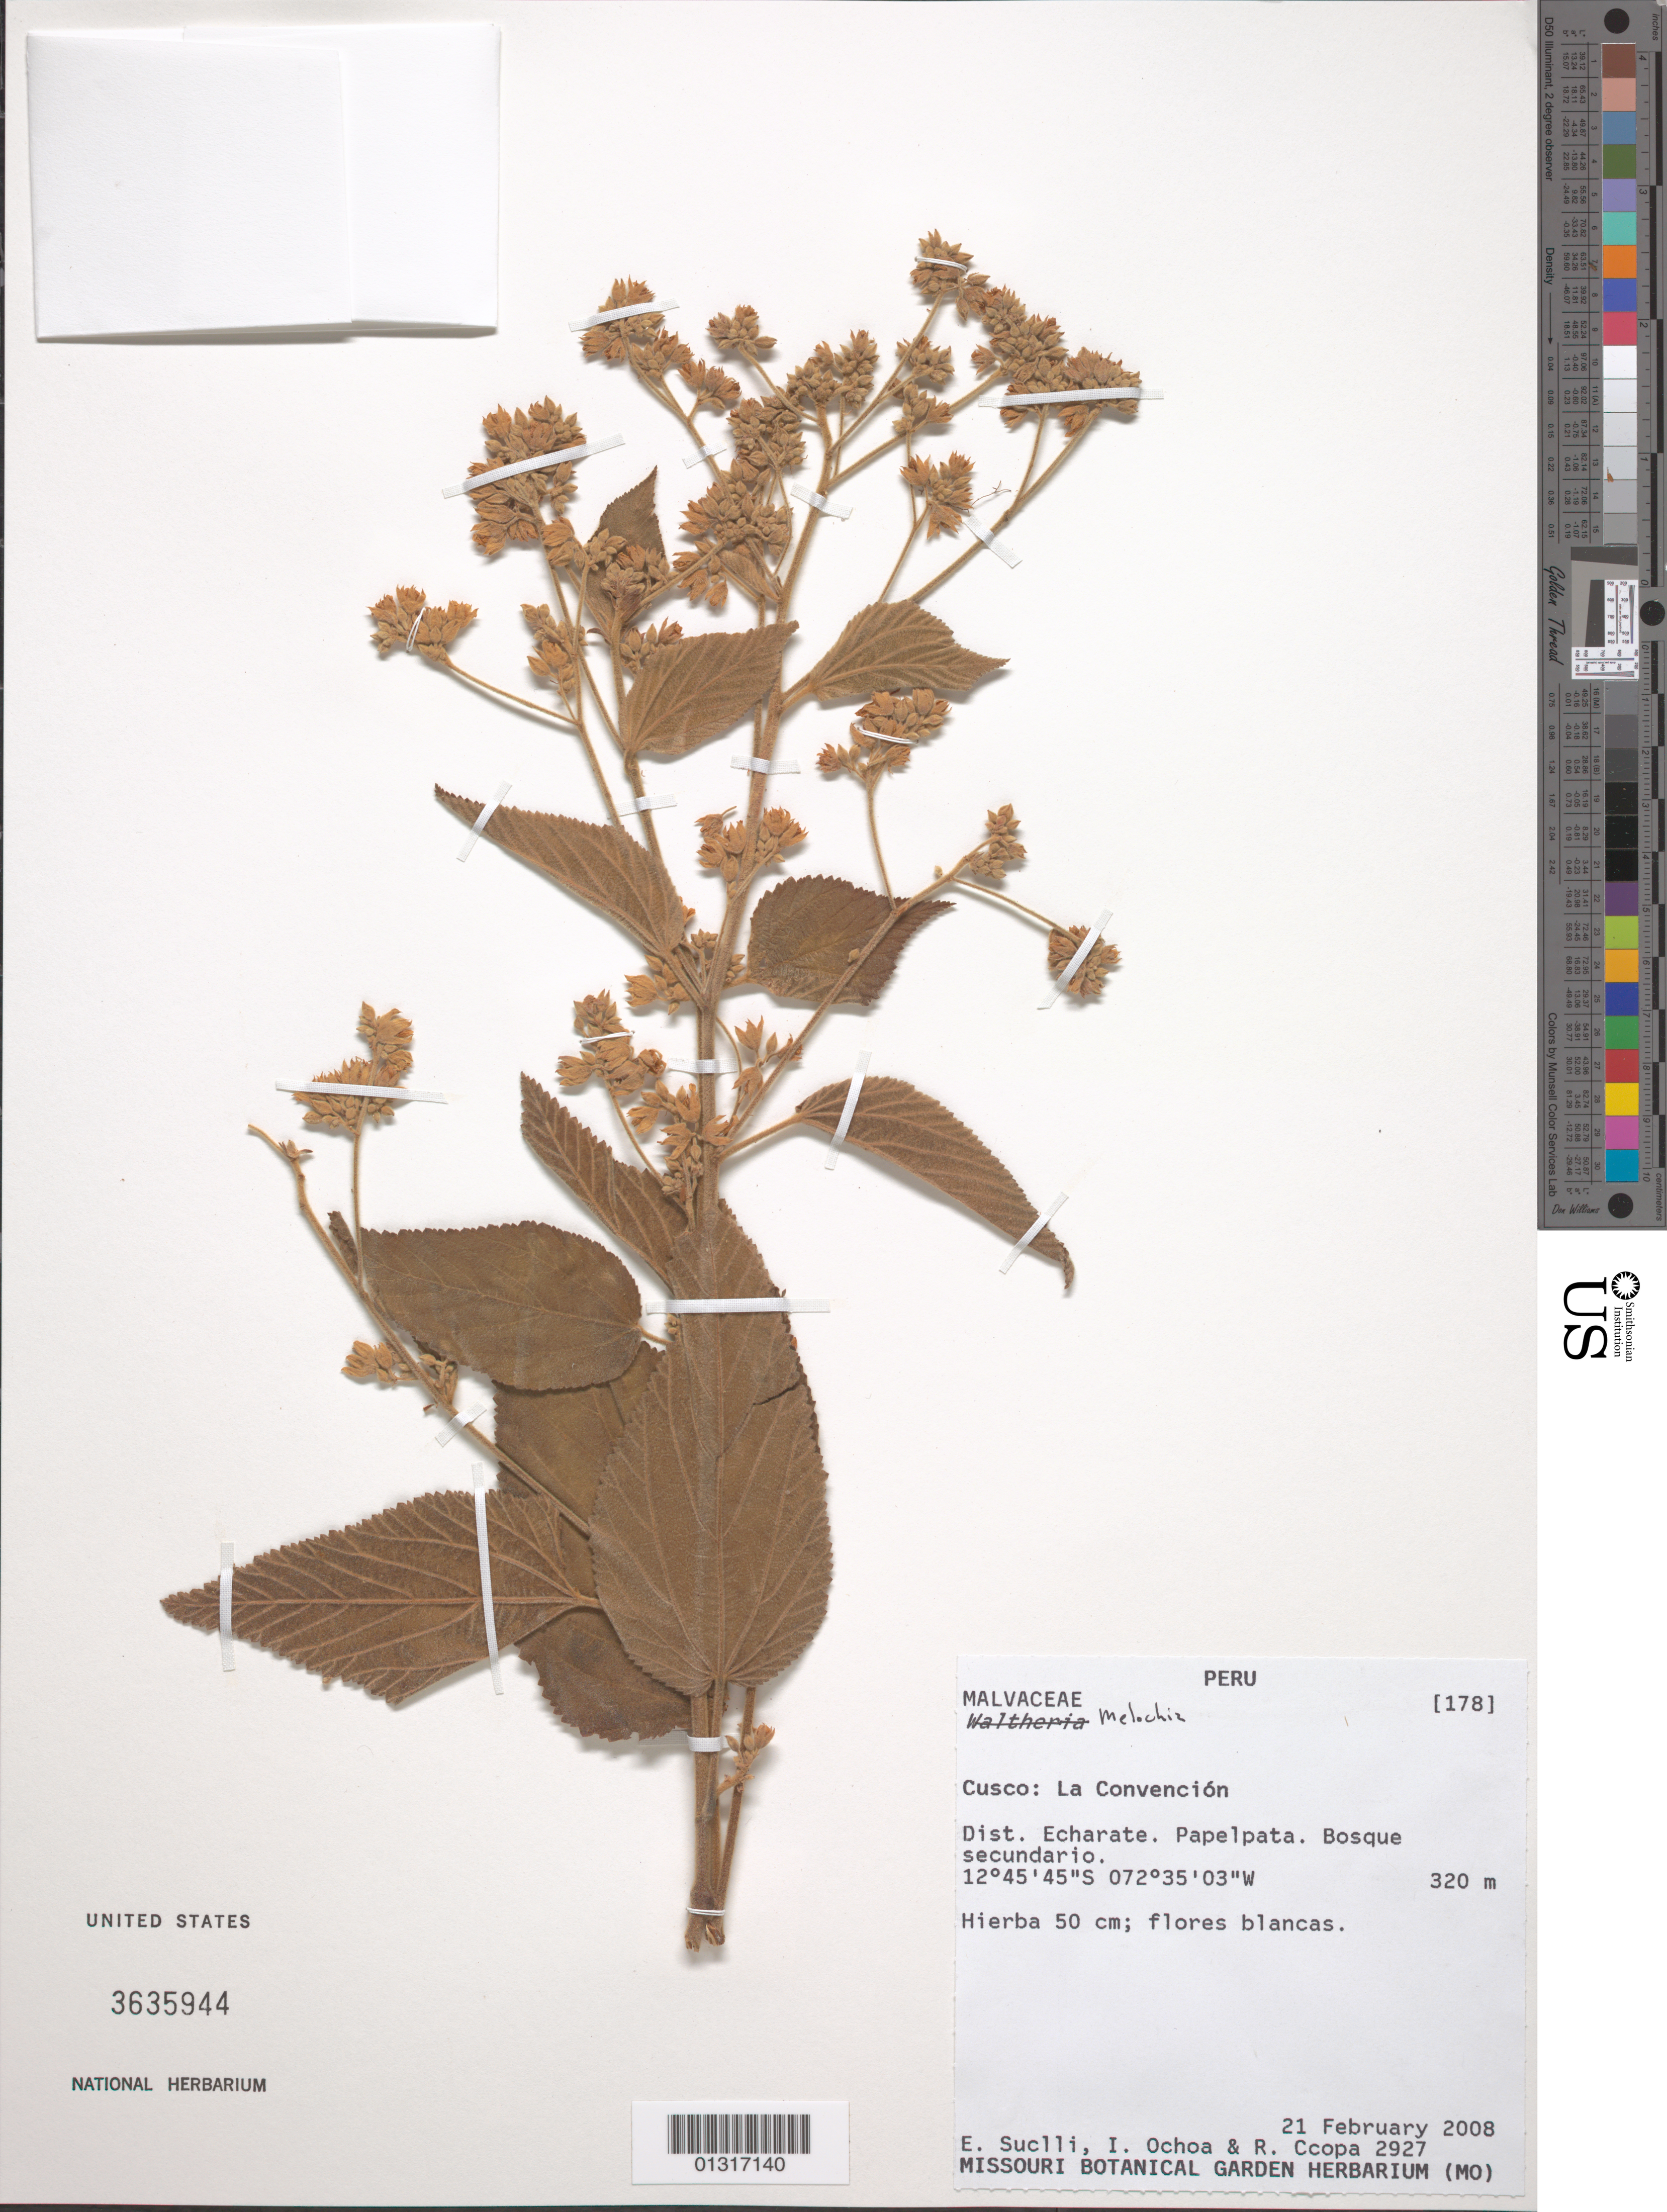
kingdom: Plantae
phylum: Tracheophyta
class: Magnoliopsida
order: Malvales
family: Malvaceae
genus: Melochia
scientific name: Melochia sp.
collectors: E. Suclli et al.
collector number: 2927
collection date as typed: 21 February 2008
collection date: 2008-02-21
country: Peru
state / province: Cusco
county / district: La Convención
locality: Distrito Echarate, Papelpata.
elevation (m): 320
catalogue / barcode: US 3635944